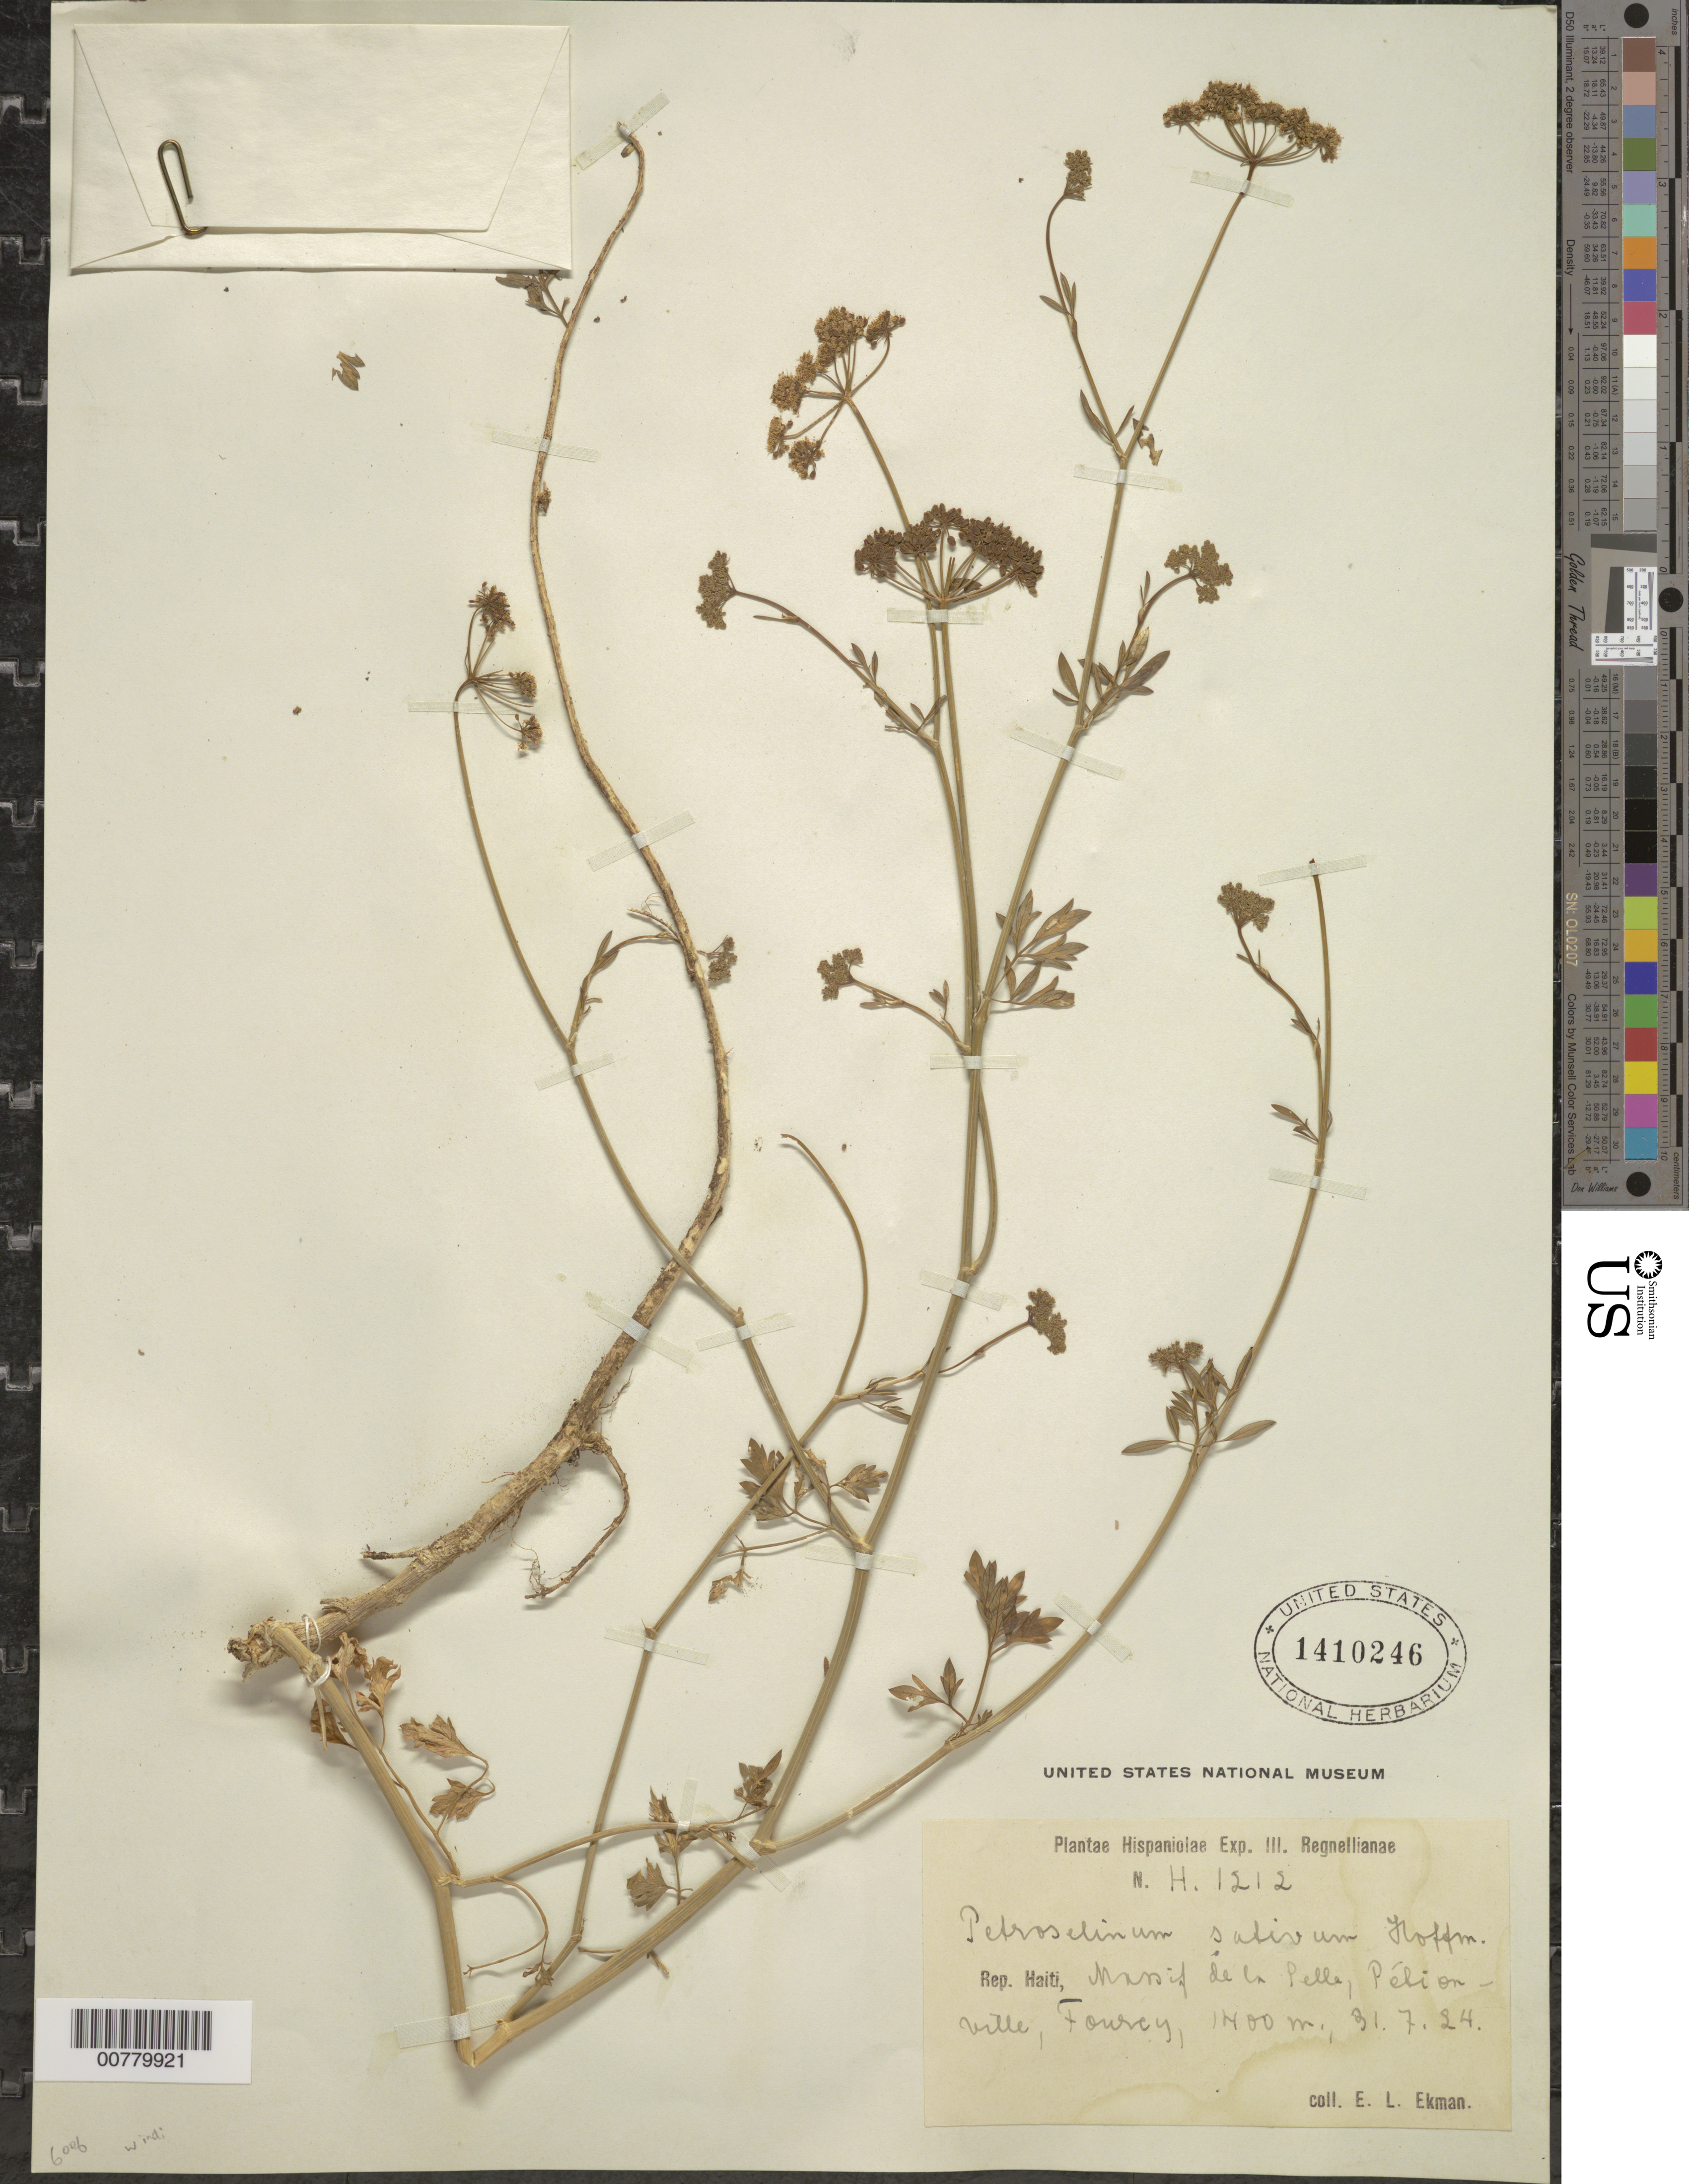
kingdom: Plantae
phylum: Tracheophyta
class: Magnoliopsida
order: Apiales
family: Apiaceae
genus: Petroselinum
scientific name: Petroselinum crispum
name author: (Mill.) Fuss.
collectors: E. L. Ekman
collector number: H 1212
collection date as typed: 31 Jul 1924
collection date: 1924-07-31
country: Haiti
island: Hispaniola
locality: Massif de la Selle, Pétionville, Fourcy.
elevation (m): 1400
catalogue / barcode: US 1410246